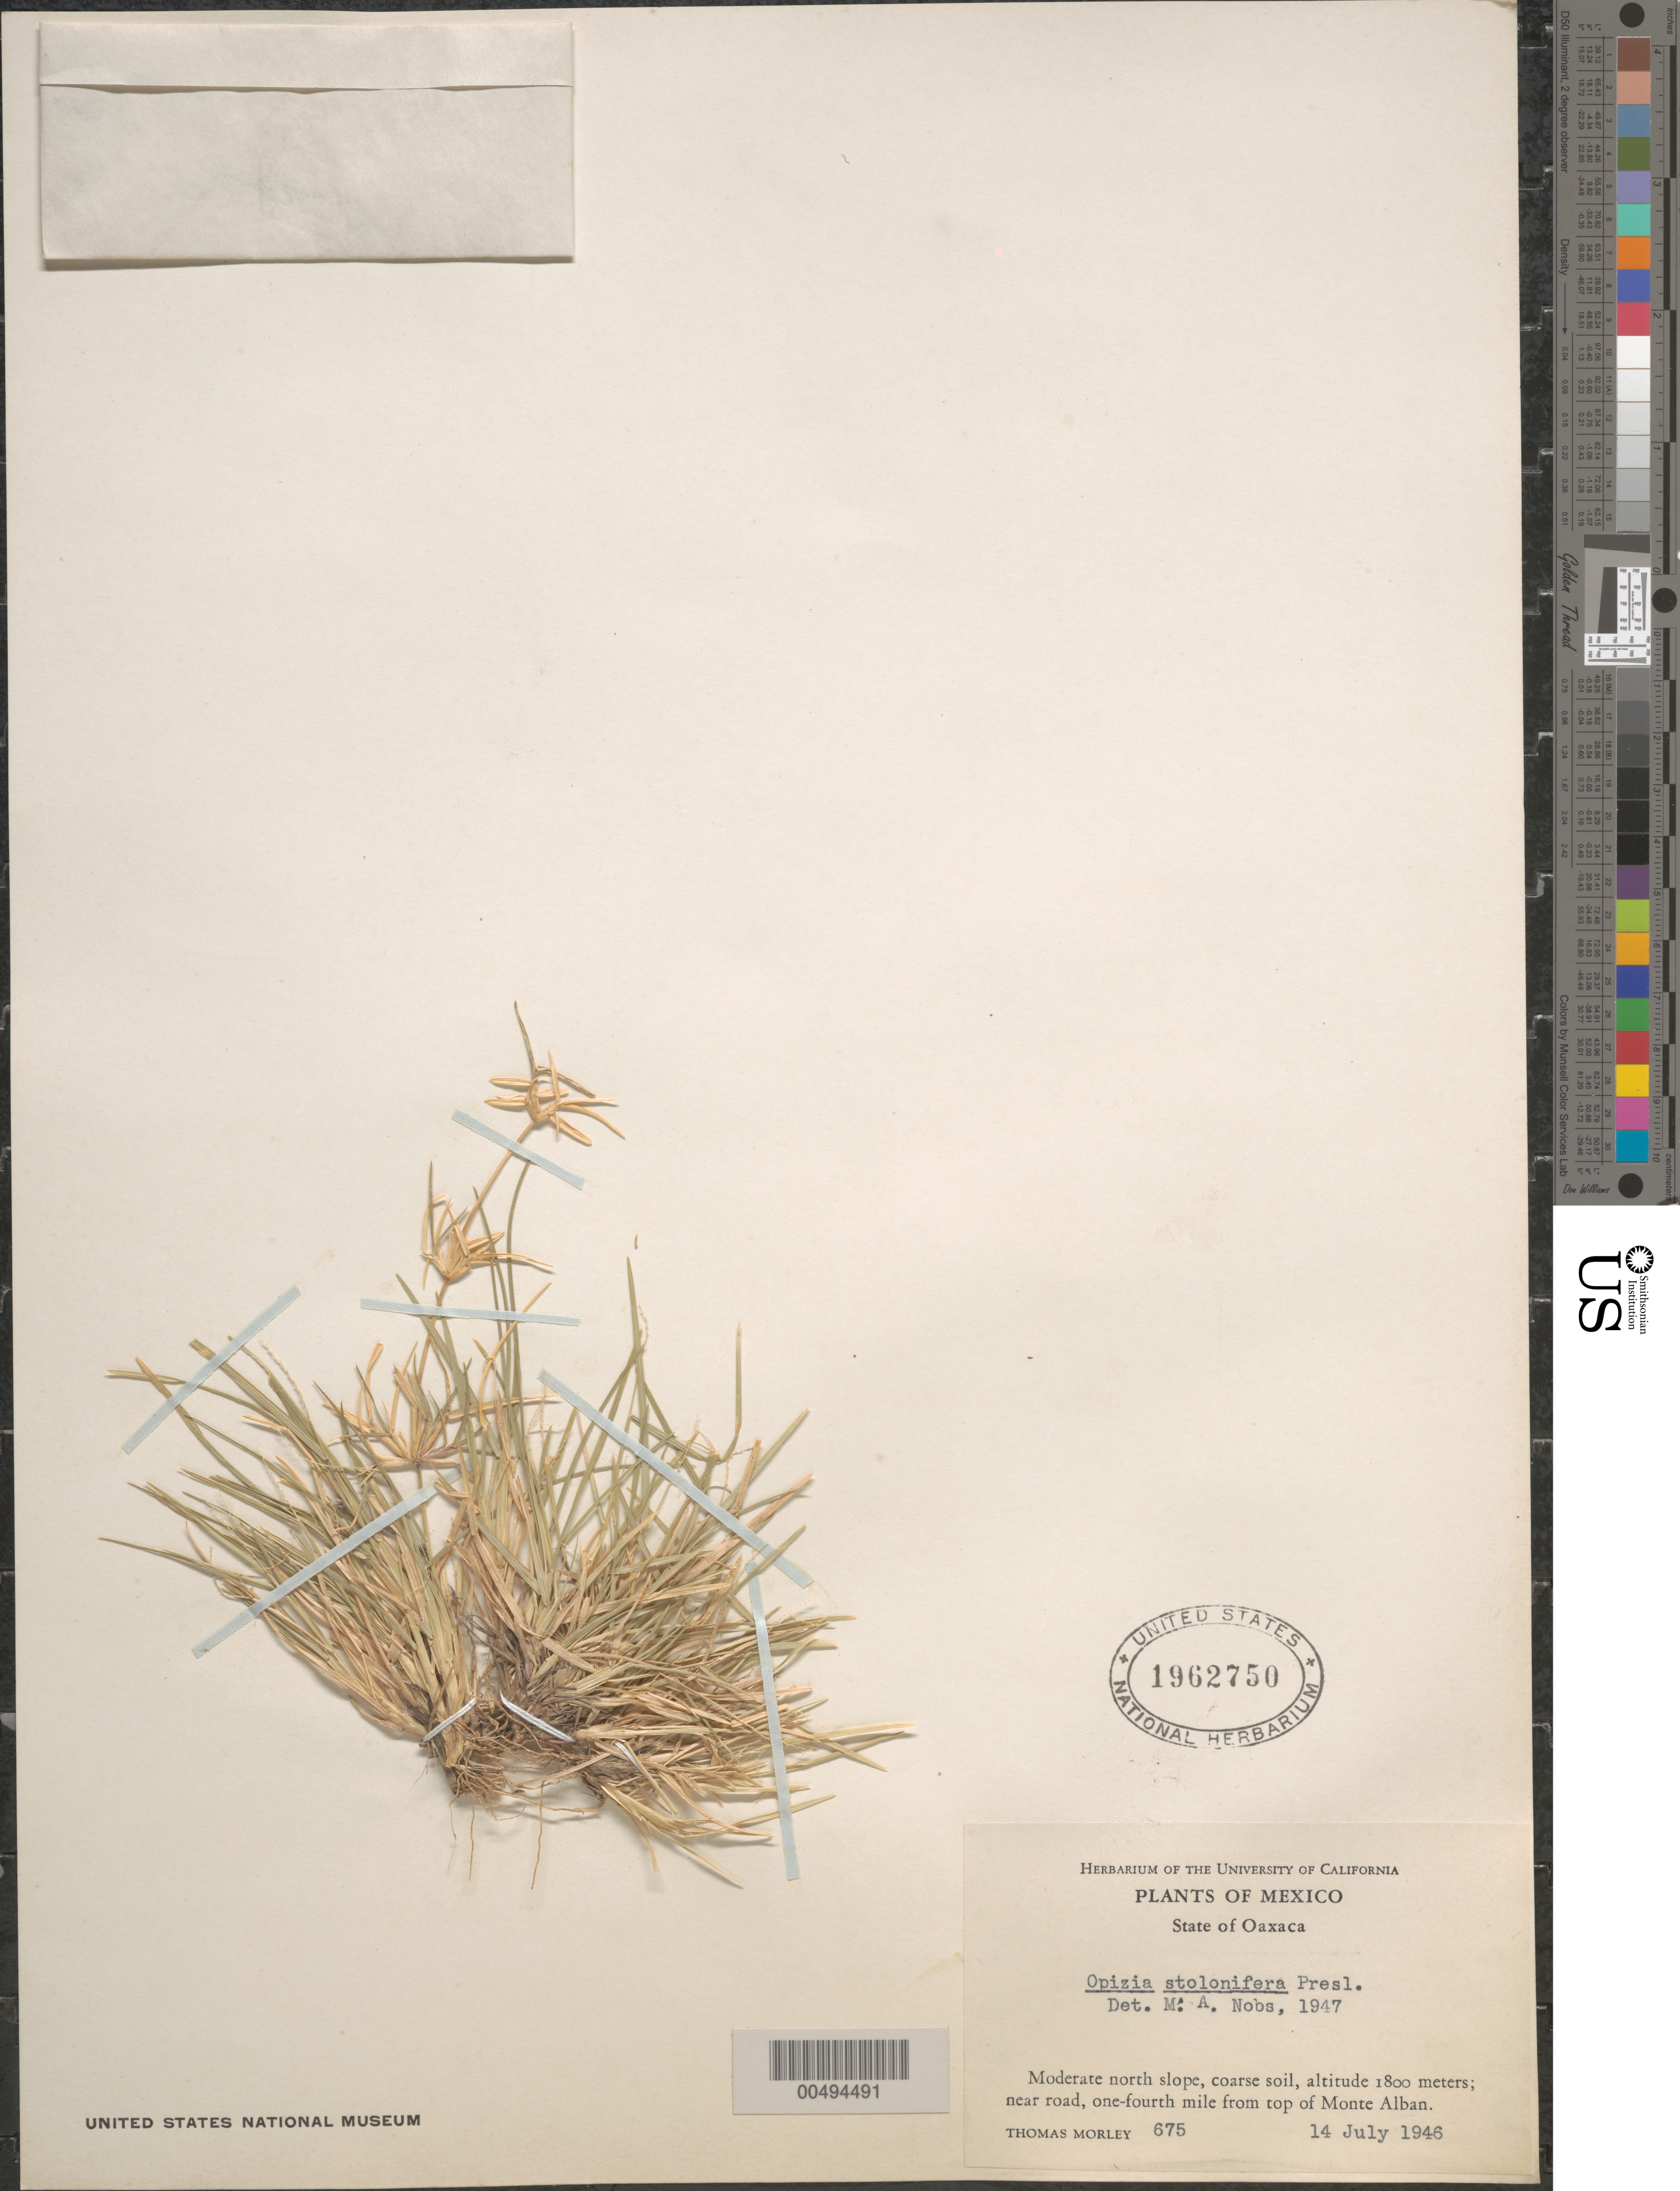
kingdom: Plantae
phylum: Tracheophyta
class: Liliopsida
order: Poales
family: Poaceae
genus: Opizia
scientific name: Opizia stolonifera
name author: J. Presl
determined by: Nobs, M. A.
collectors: T. Morley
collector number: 675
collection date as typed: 14 Jul 1946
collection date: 1946-07-14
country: Mexico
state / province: Oaxaca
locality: Near rd, 0.25 mi from top of Monte Alban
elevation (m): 1800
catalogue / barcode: US 1962750